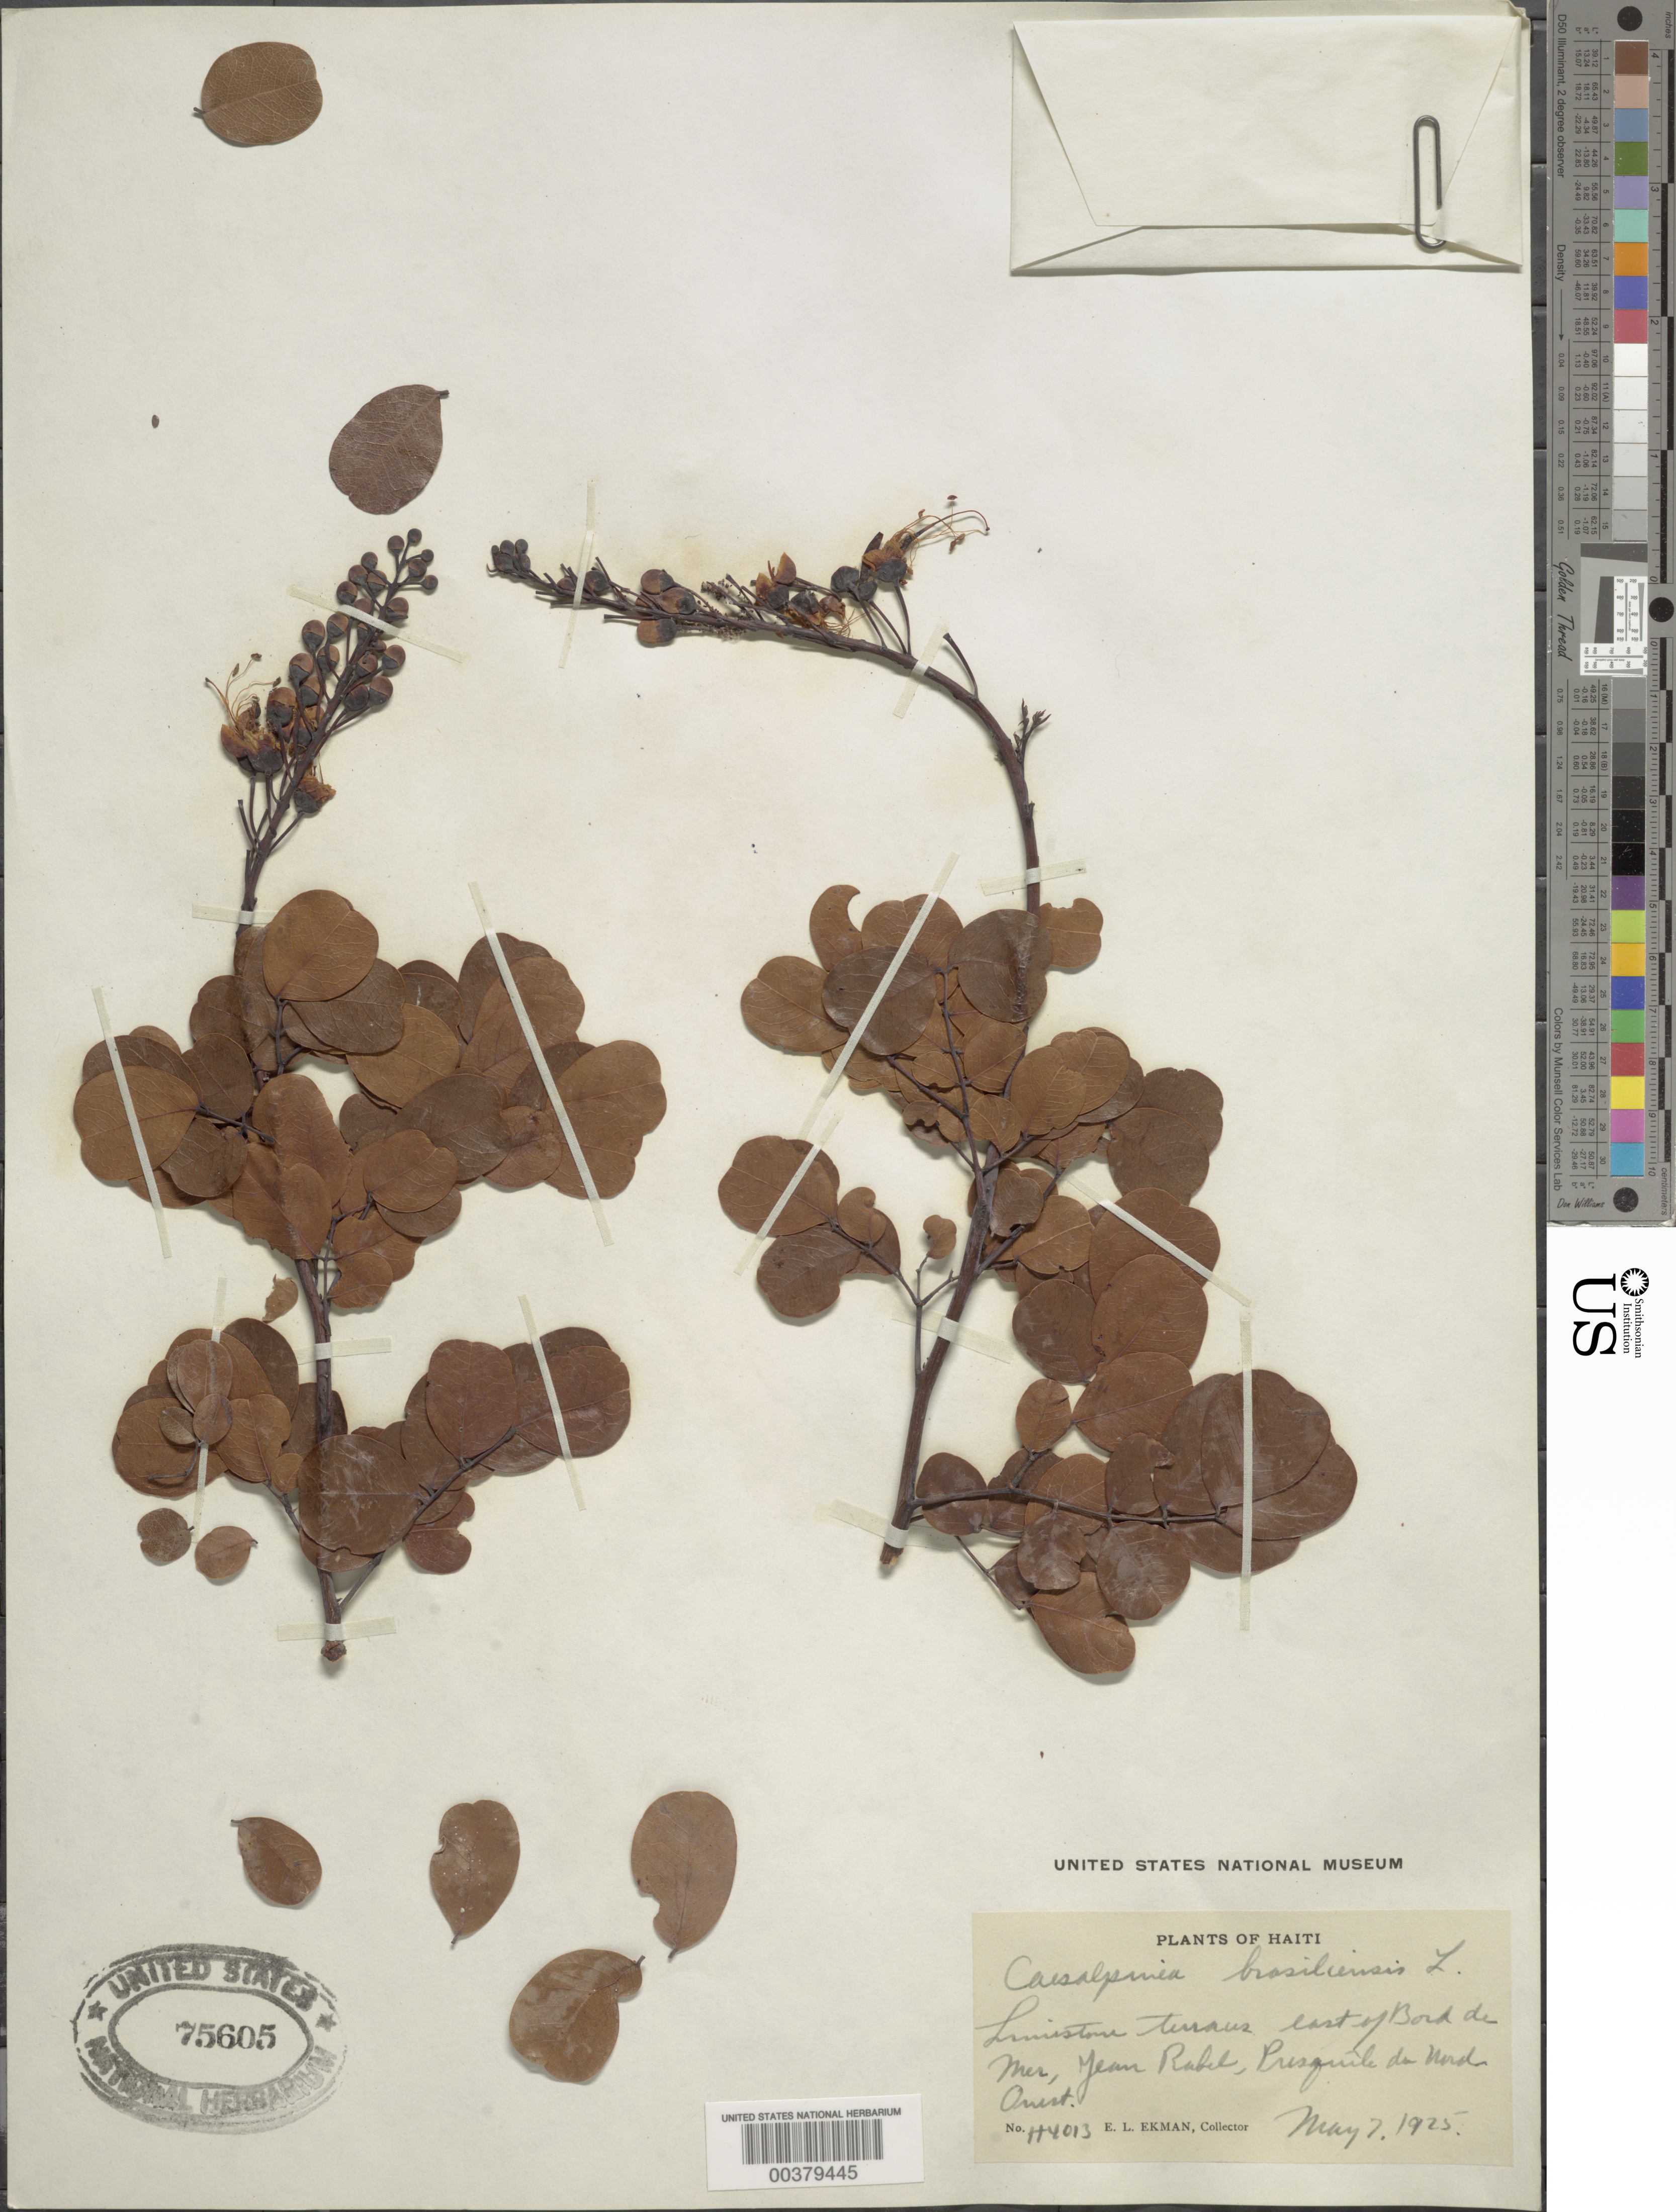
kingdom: Plantae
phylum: Tracheophyta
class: Magnoliopsida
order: Fabales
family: Fabaceae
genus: Caesalpinia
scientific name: Caesalpinia brasiliensis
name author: L.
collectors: E. L. Ekman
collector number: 4013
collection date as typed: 07 May 1925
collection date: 1925-05-07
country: Haiti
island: Hispaniola Island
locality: Presquile du nord-ouest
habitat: Limestone terraces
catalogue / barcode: US 75605